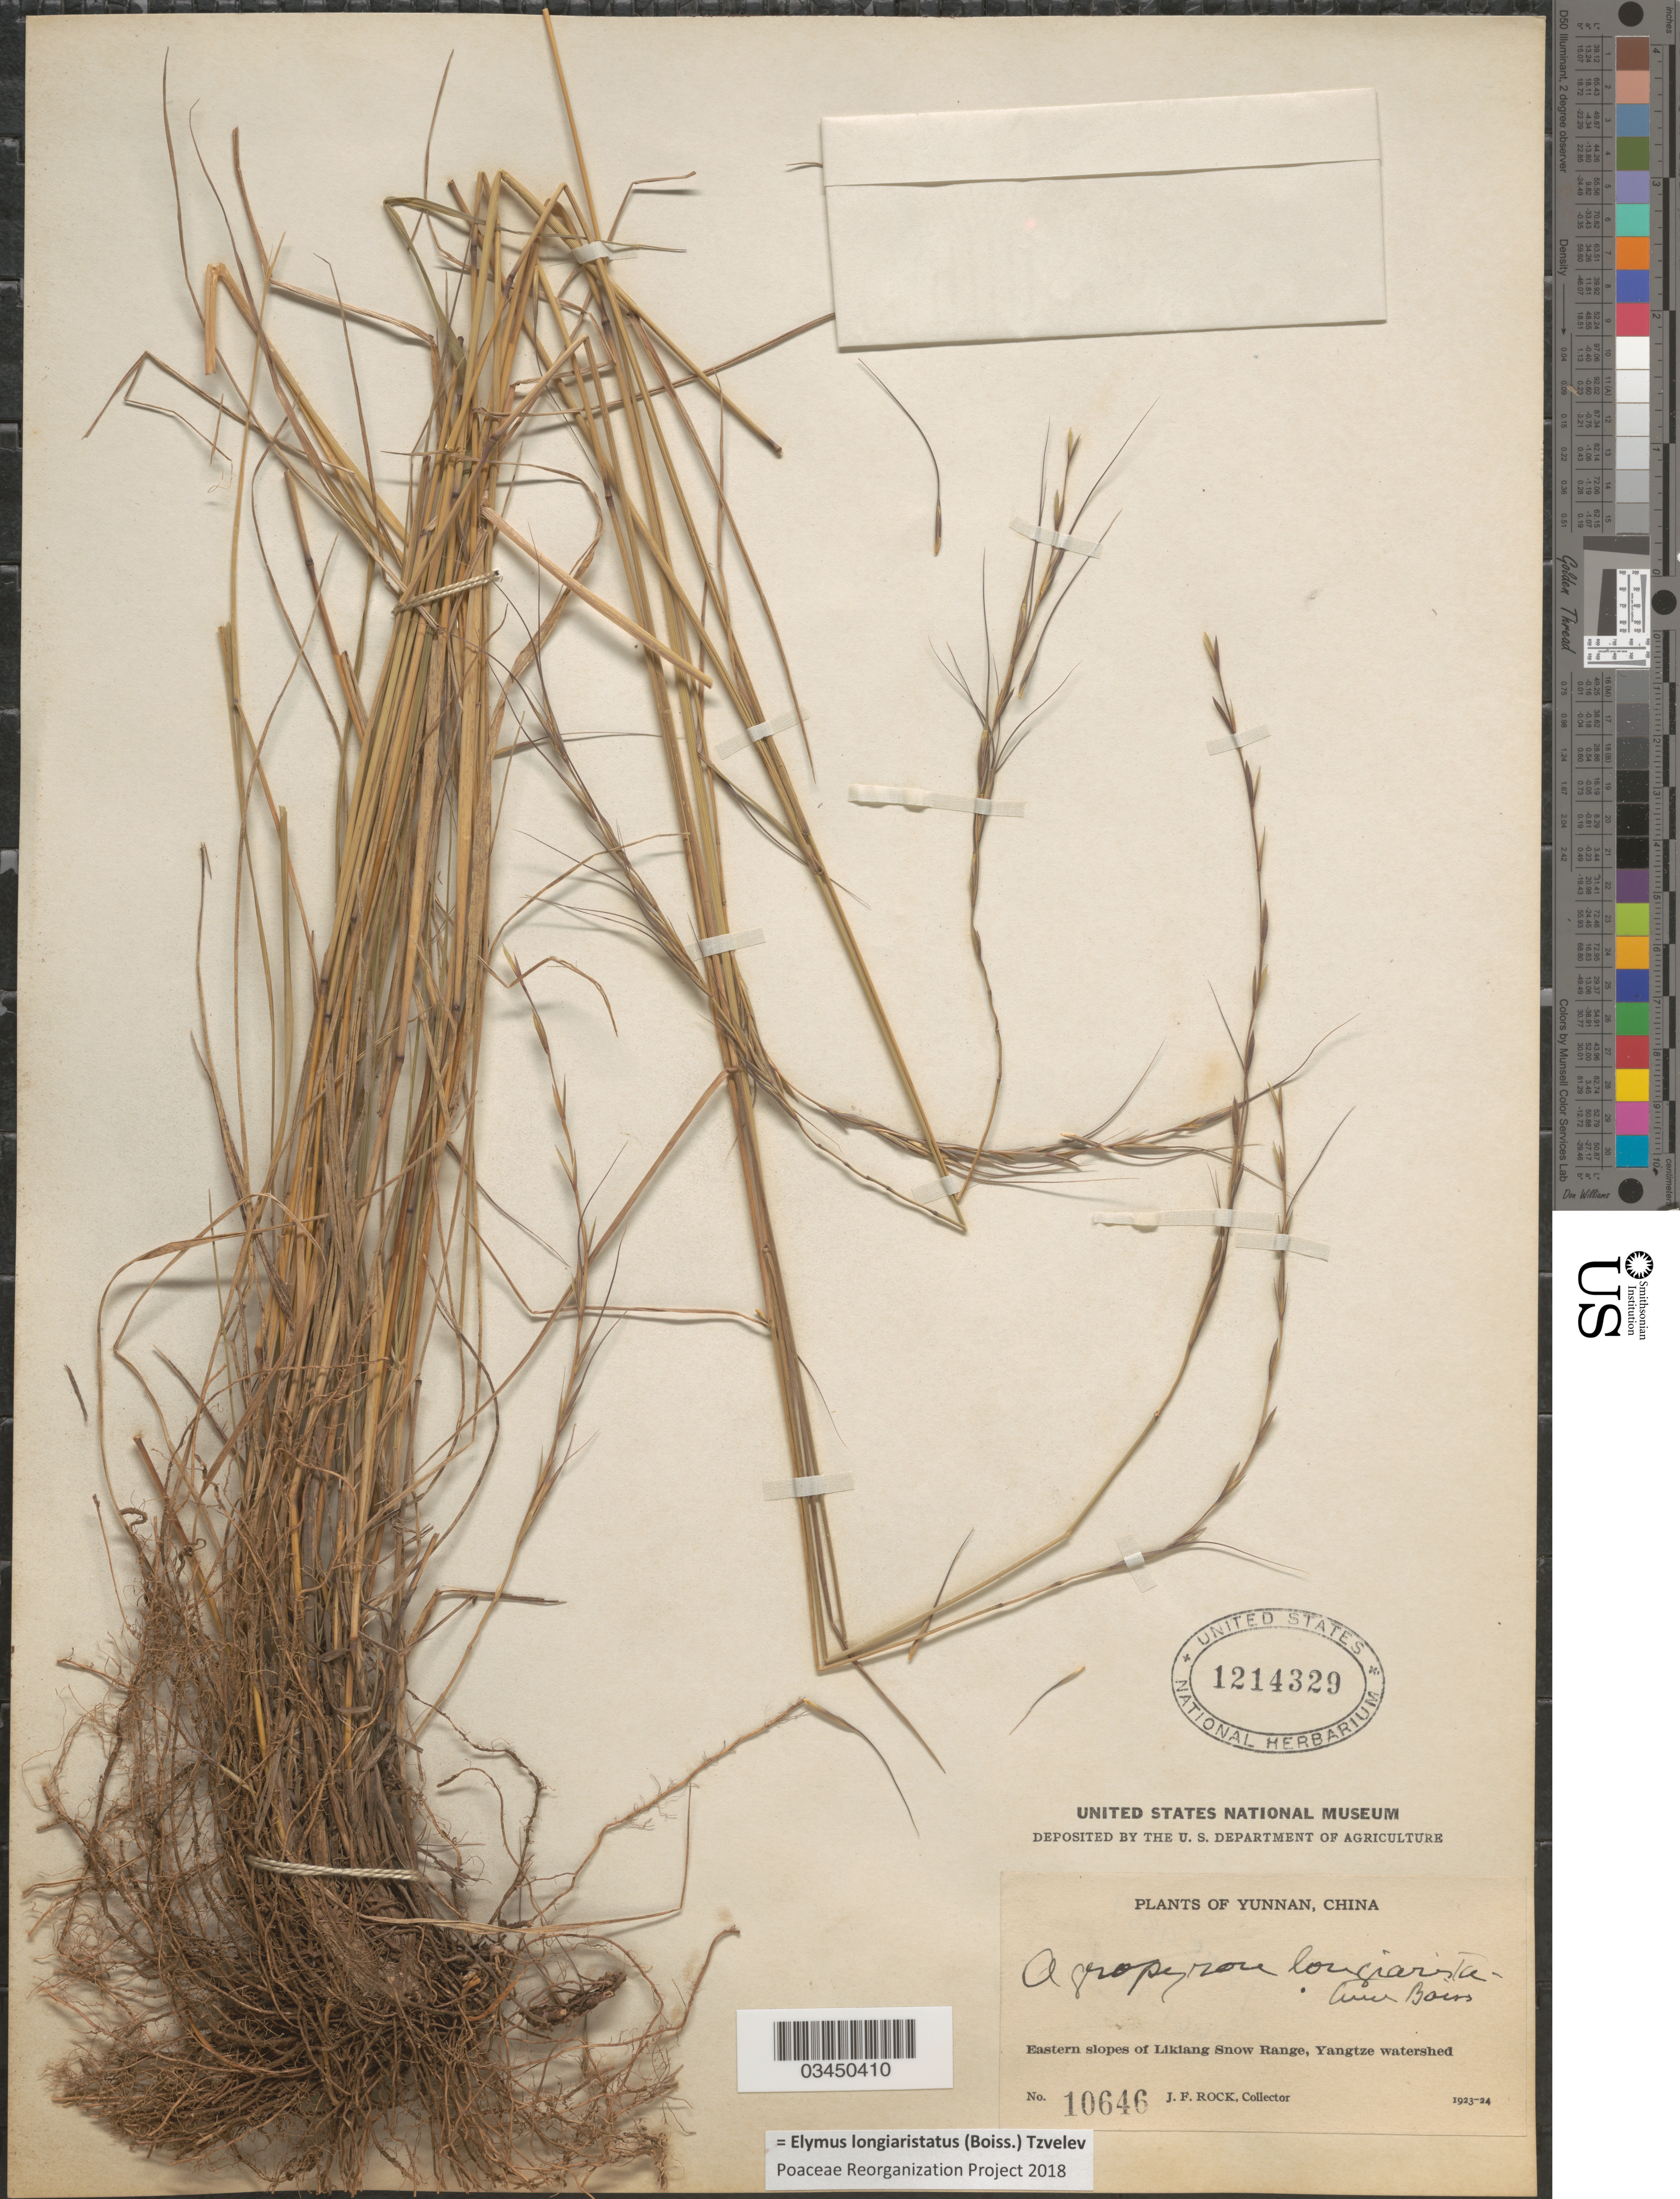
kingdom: Plantae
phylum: Tracheophyta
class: Liliopsida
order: Poales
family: Poaceae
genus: Elymus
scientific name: Elymus longiaristatus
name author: (Boiss.) Tzvelev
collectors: J. Rock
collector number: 10646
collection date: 1923/1924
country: China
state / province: Yunnan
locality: Eastern slopes of Likiang Snow Range, Yangtze watershed.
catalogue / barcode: US 1214329